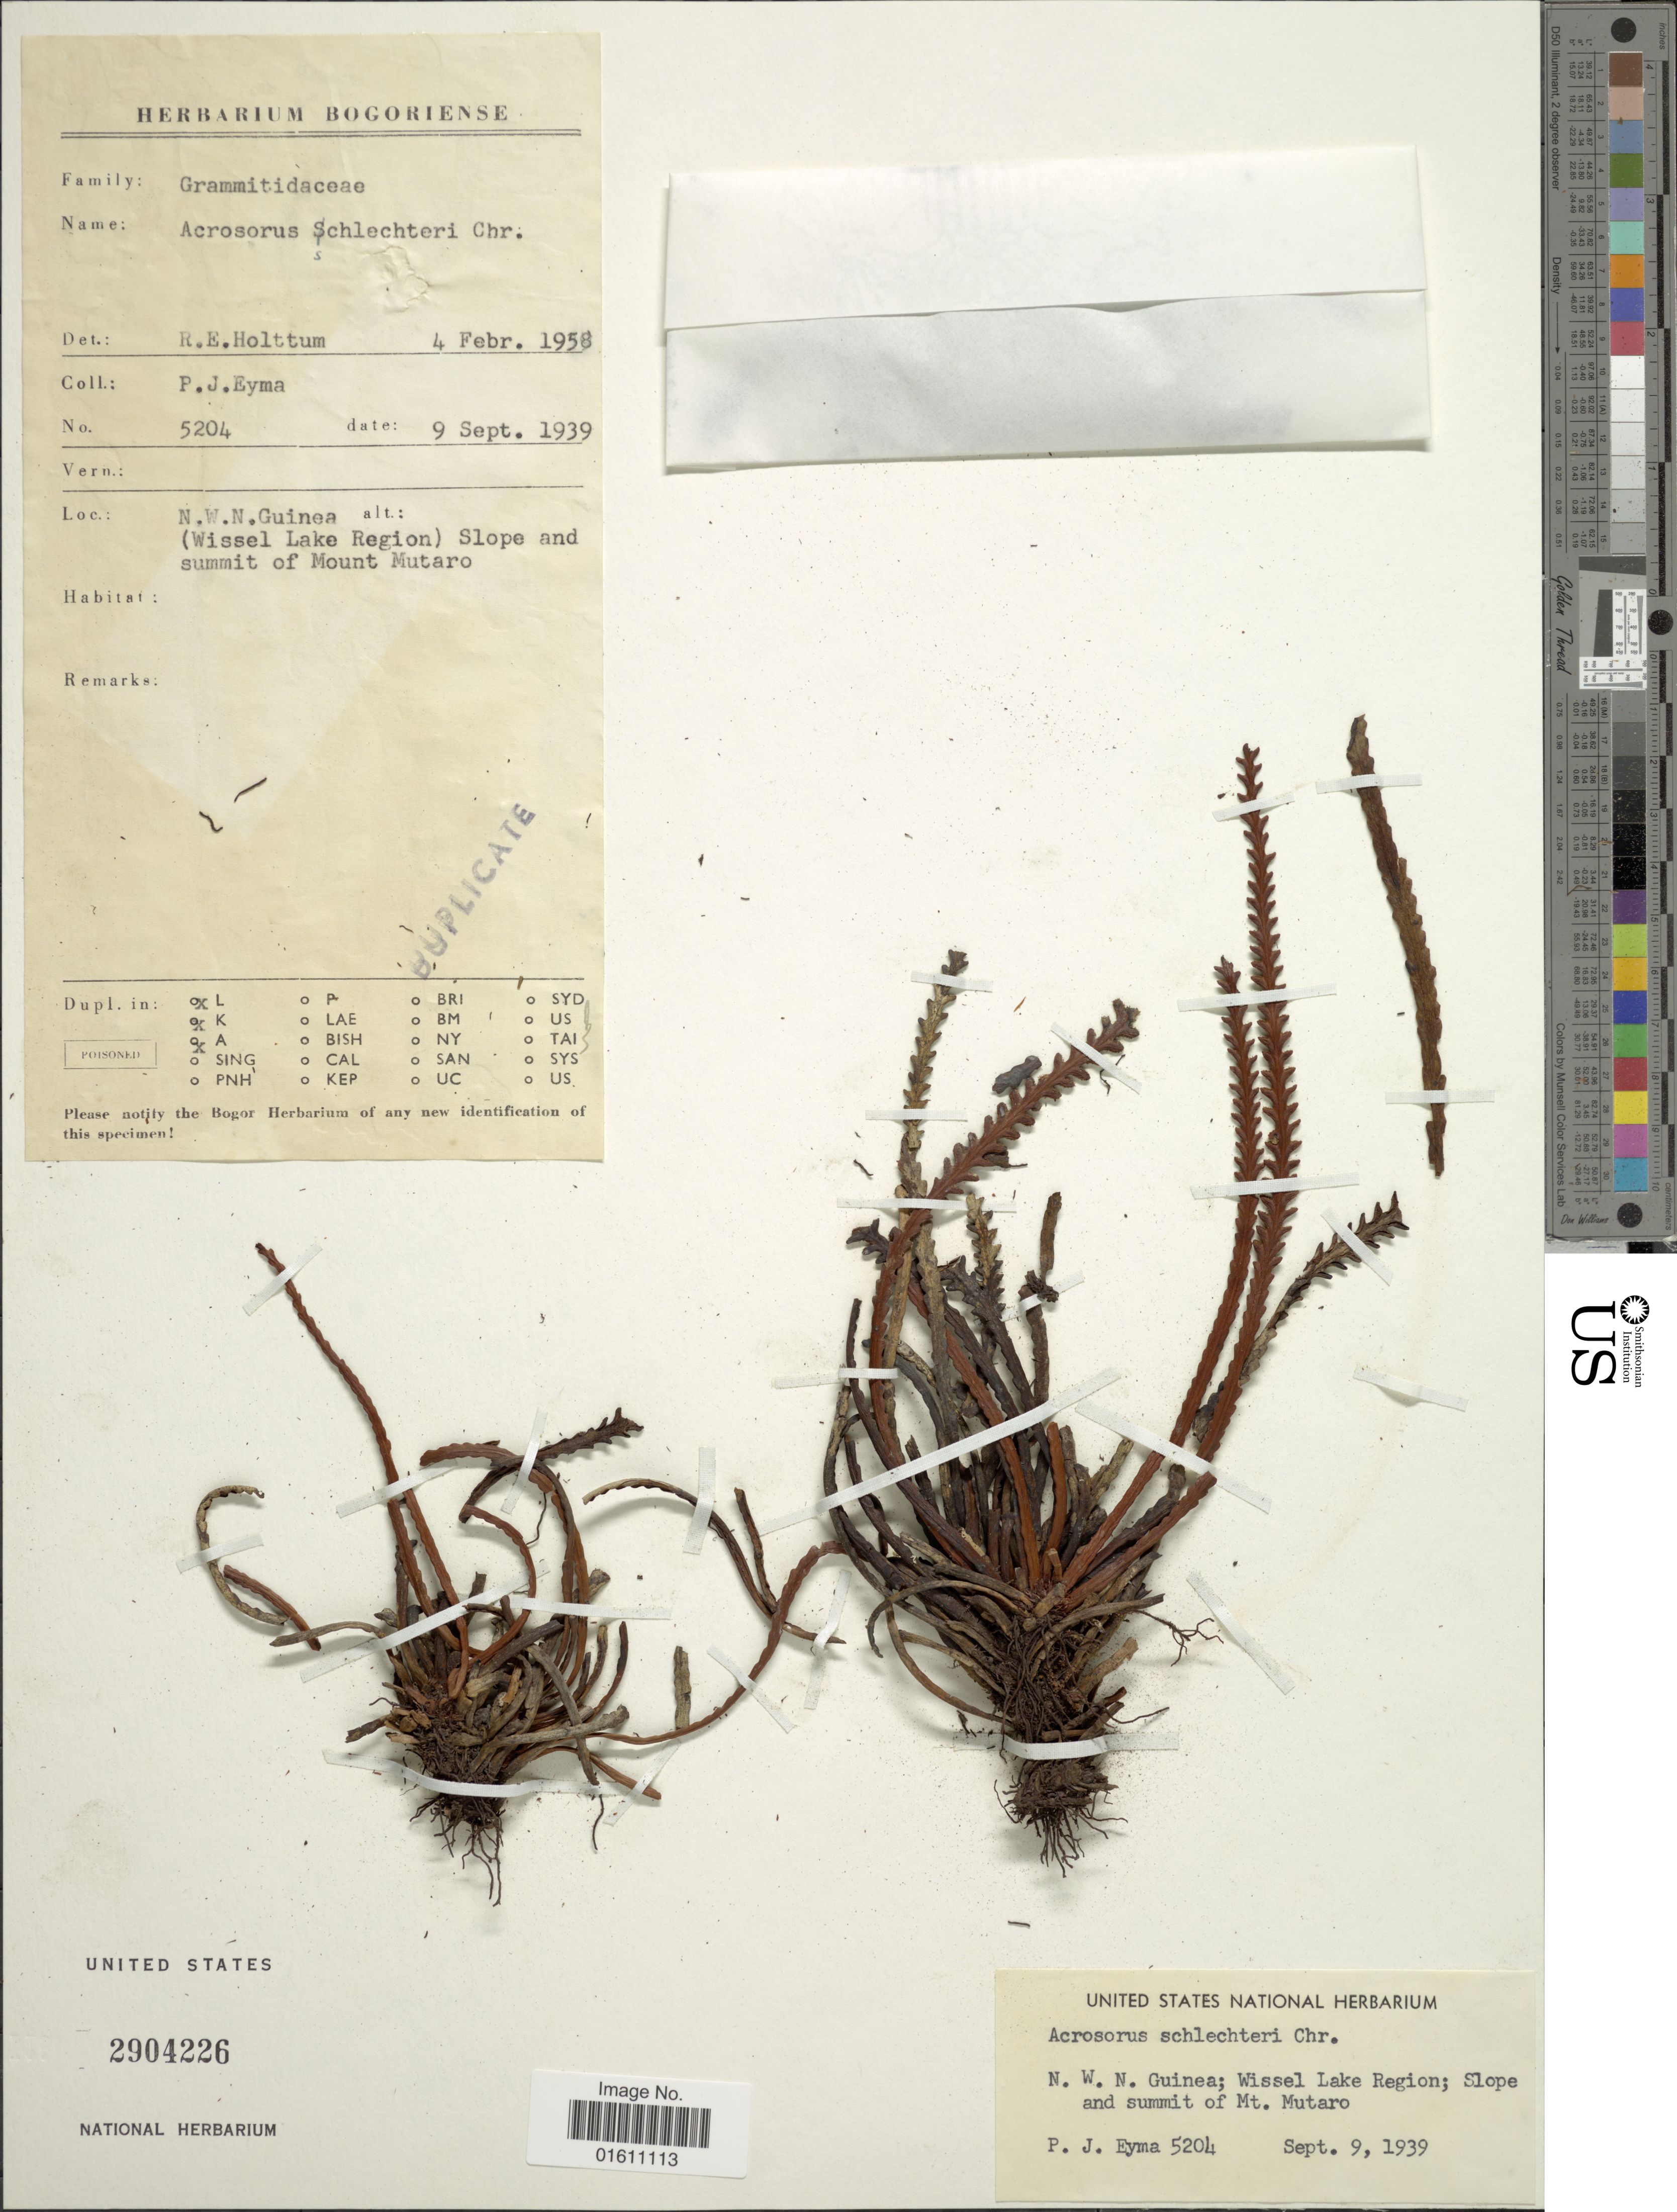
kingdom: Plantae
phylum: Tracheophyta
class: Polypodiopsida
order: Polypodiales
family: Polypodiaceae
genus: Acrosorus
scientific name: Acrosorus schlechteri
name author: Christ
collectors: P. J. Eyma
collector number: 5204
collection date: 1939-09-09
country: Indonesia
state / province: Papua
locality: N.W.N. Guinea: Wissel Lake Region: Slopes and summir of Mt. Mutaro.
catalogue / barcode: US 2904226